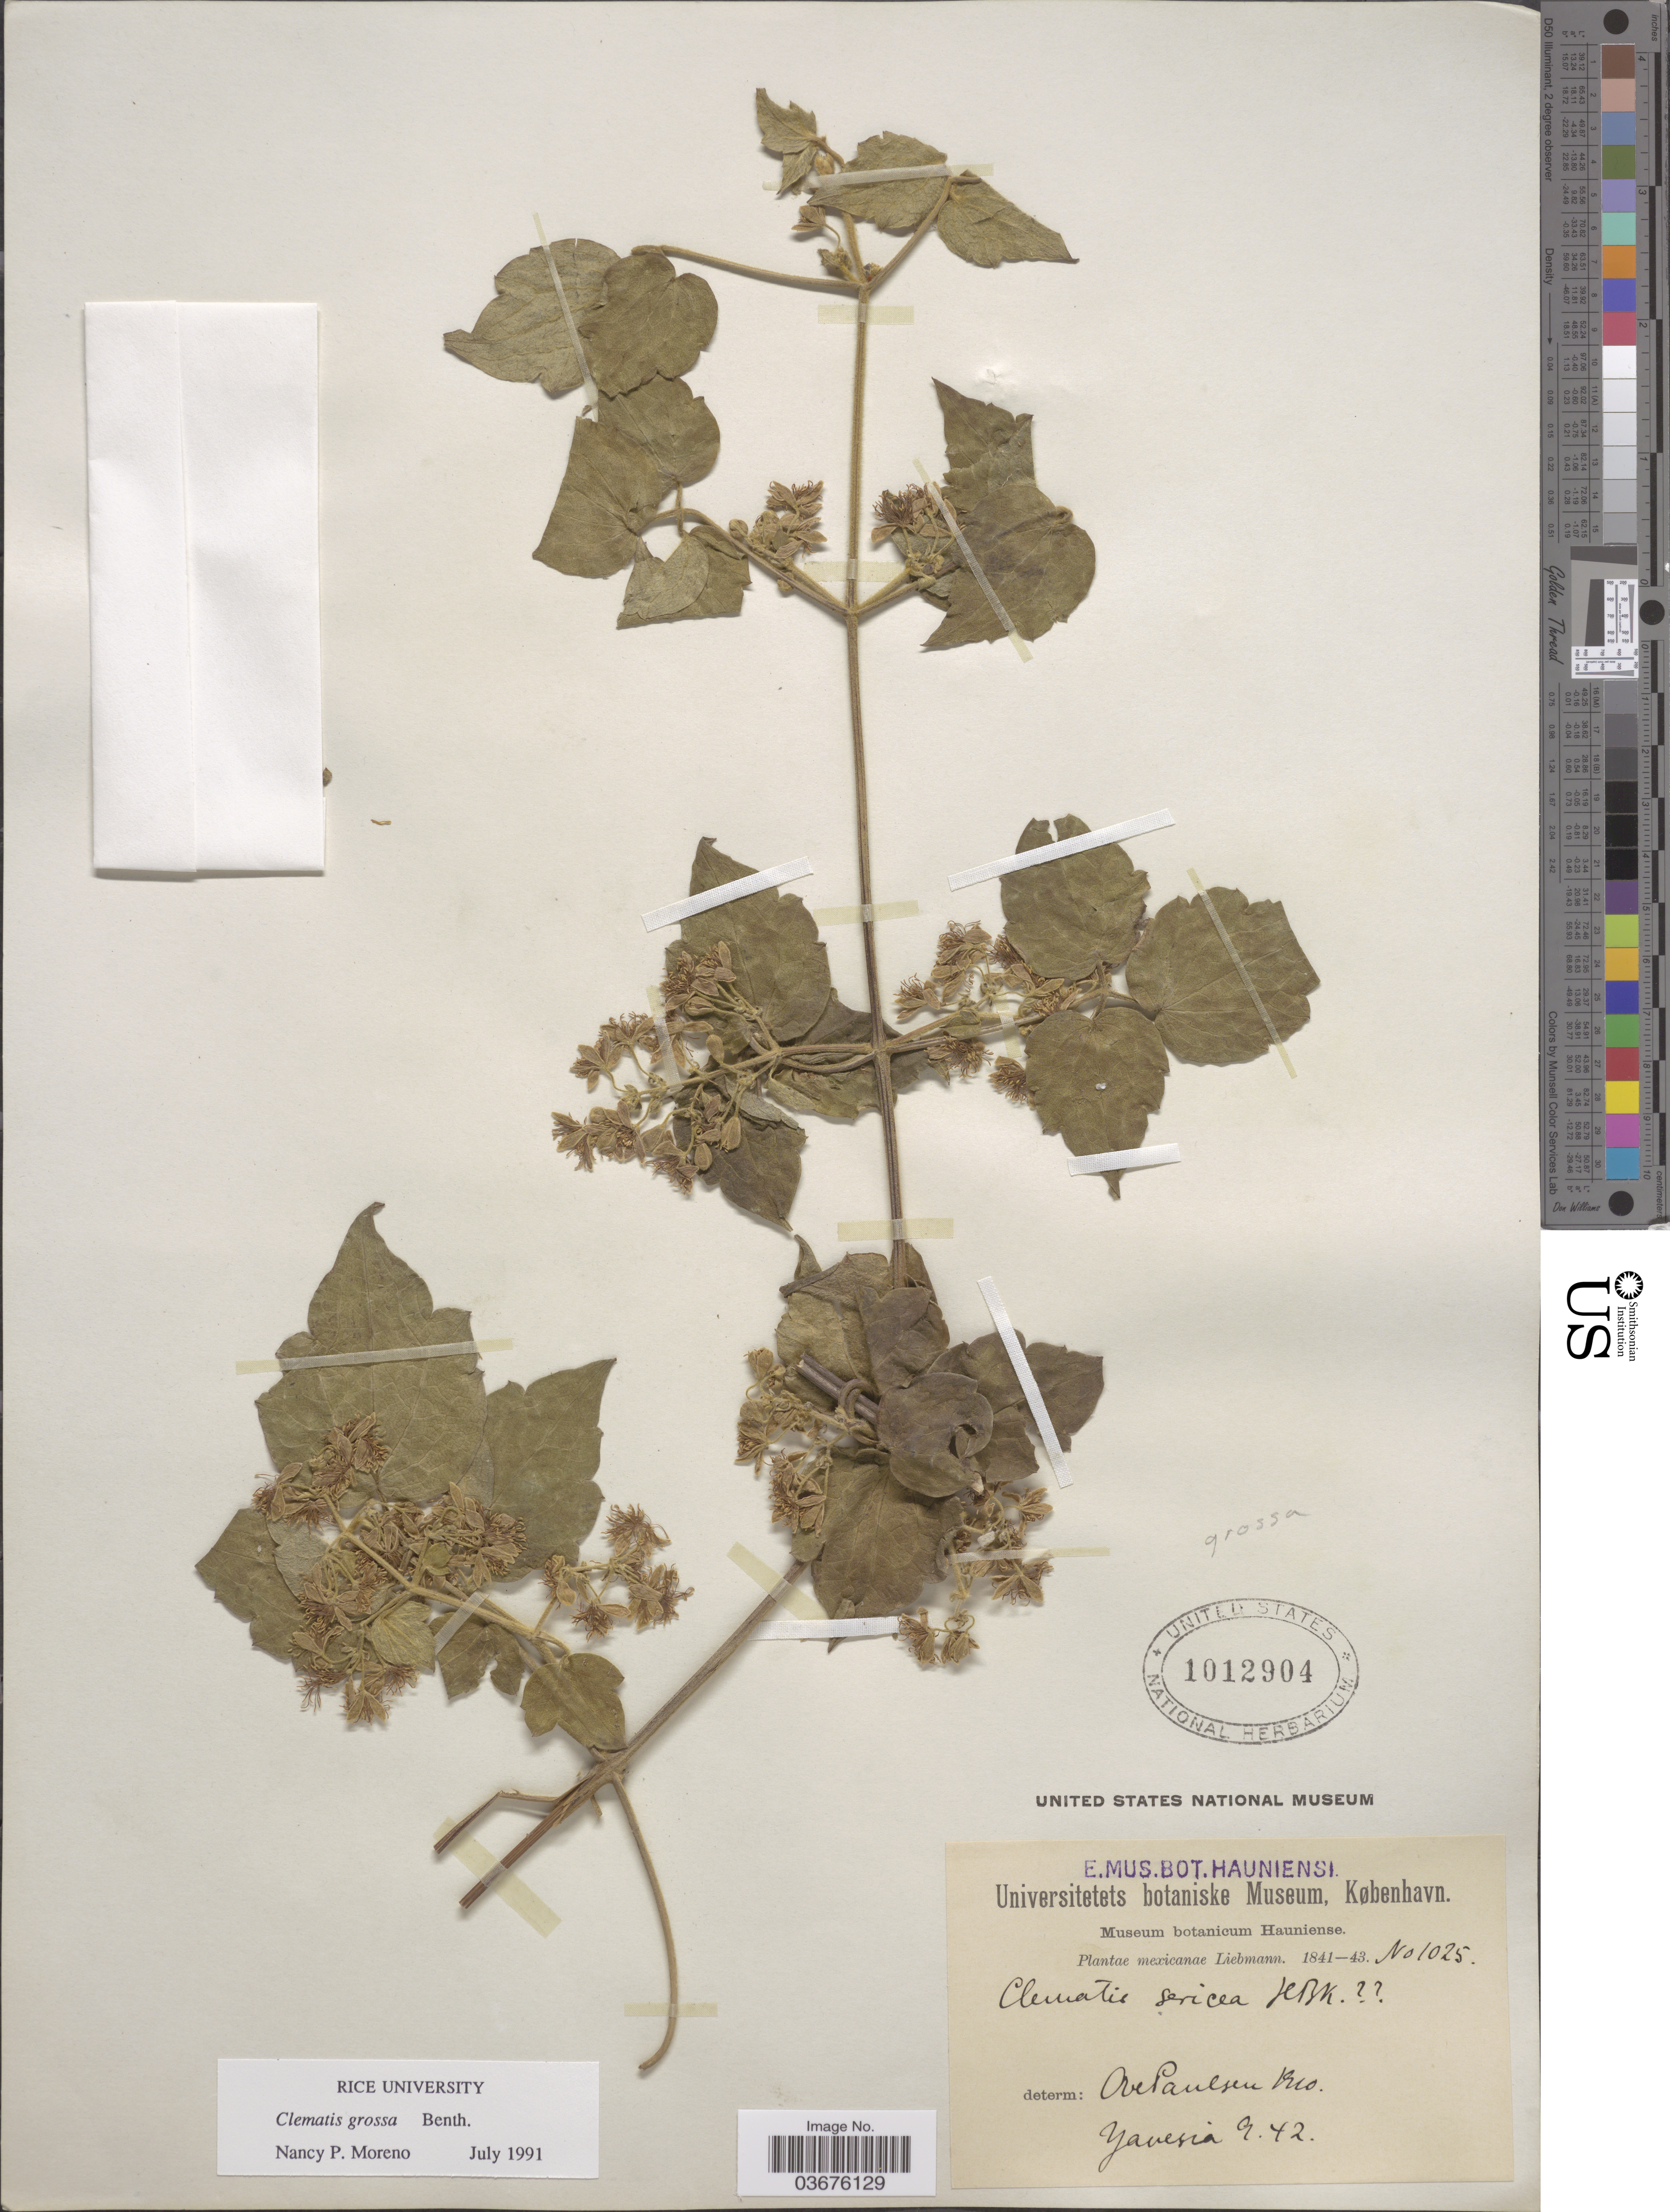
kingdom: Plantae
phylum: Tracheophyta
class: Magnoliopsida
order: Ranunculales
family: Ranunculaceae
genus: Clematis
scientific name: Clematis grossa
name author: Benth.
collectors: Liebmann, --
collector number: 1025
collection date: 1842-09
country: Mexico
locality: Yavesia.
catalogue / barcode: US 1012904